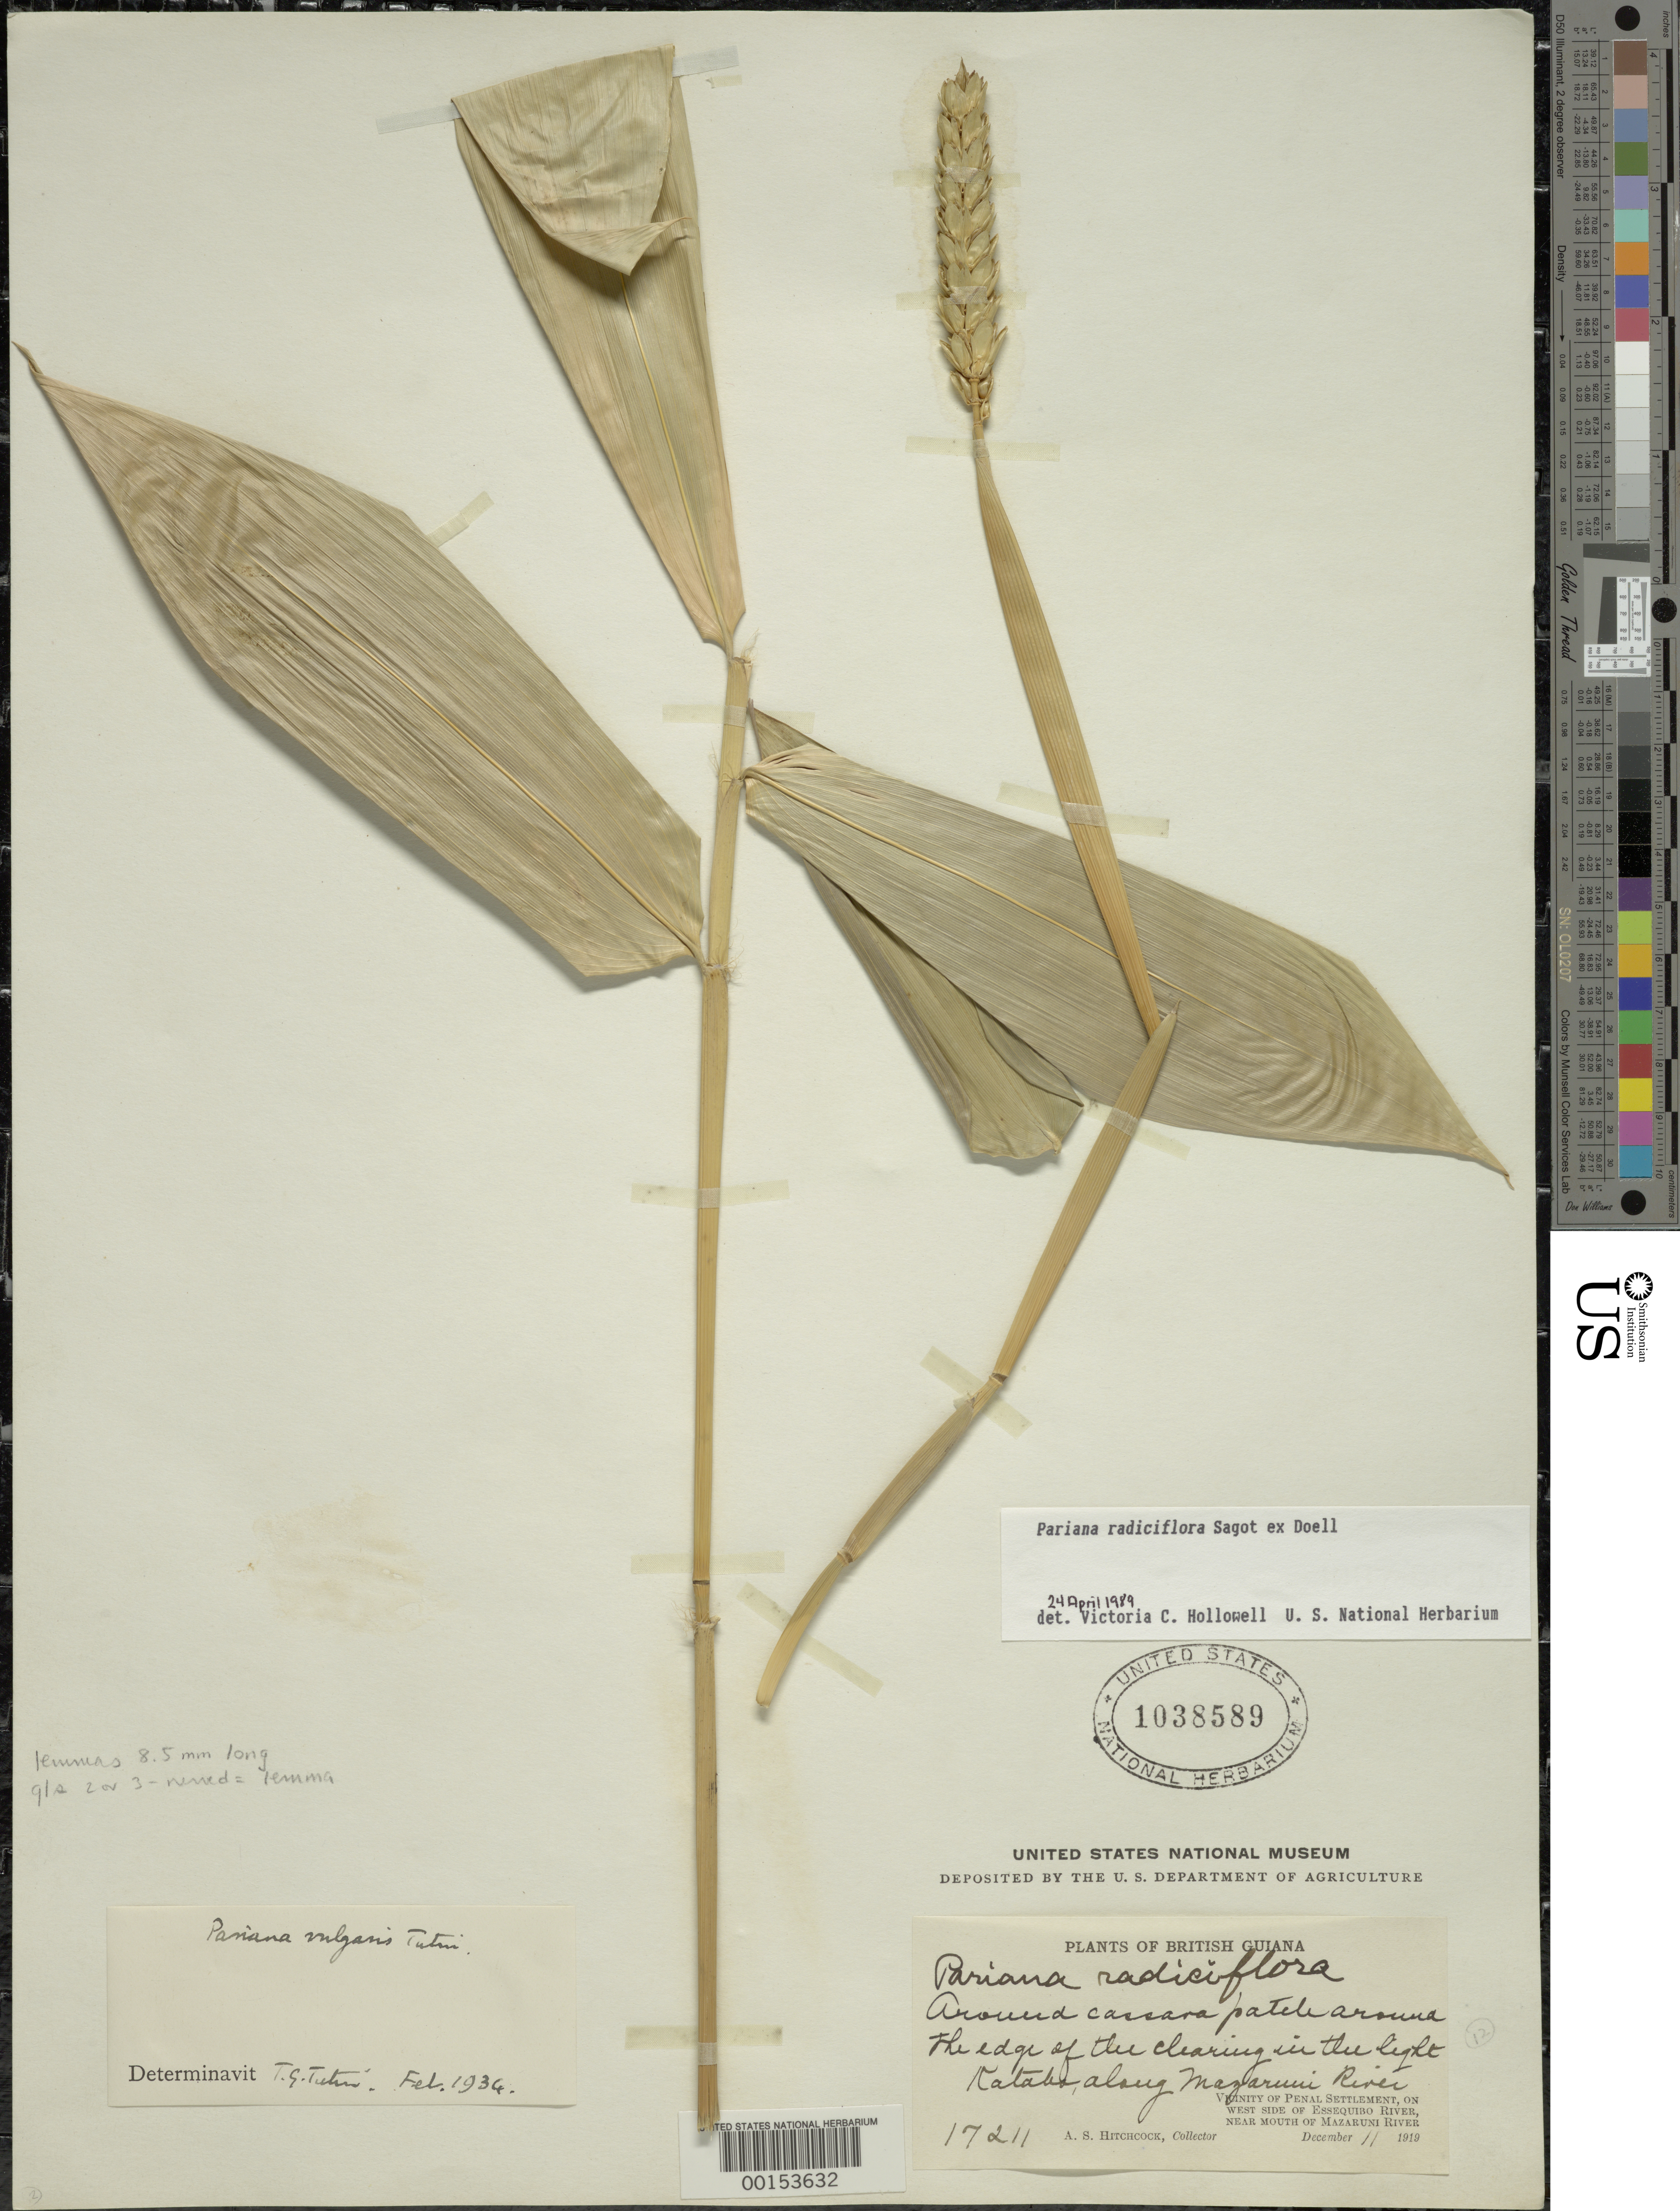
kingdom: Plantae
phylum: Tracheophyta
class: Liliopsida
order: Poales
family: Poaceae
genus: Pariana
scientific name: Pariana radiciflora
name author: Sagot ex Döll in Mart.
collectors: A. S. Hitchcock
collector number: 17211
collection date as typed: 11 Dec 1919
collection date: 1919-12-11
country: Guyana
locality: Along mazaruni river, vicinity of penal settlement on w side of essequibo river, edge of clearing in light kataba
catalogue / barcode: US 1038589